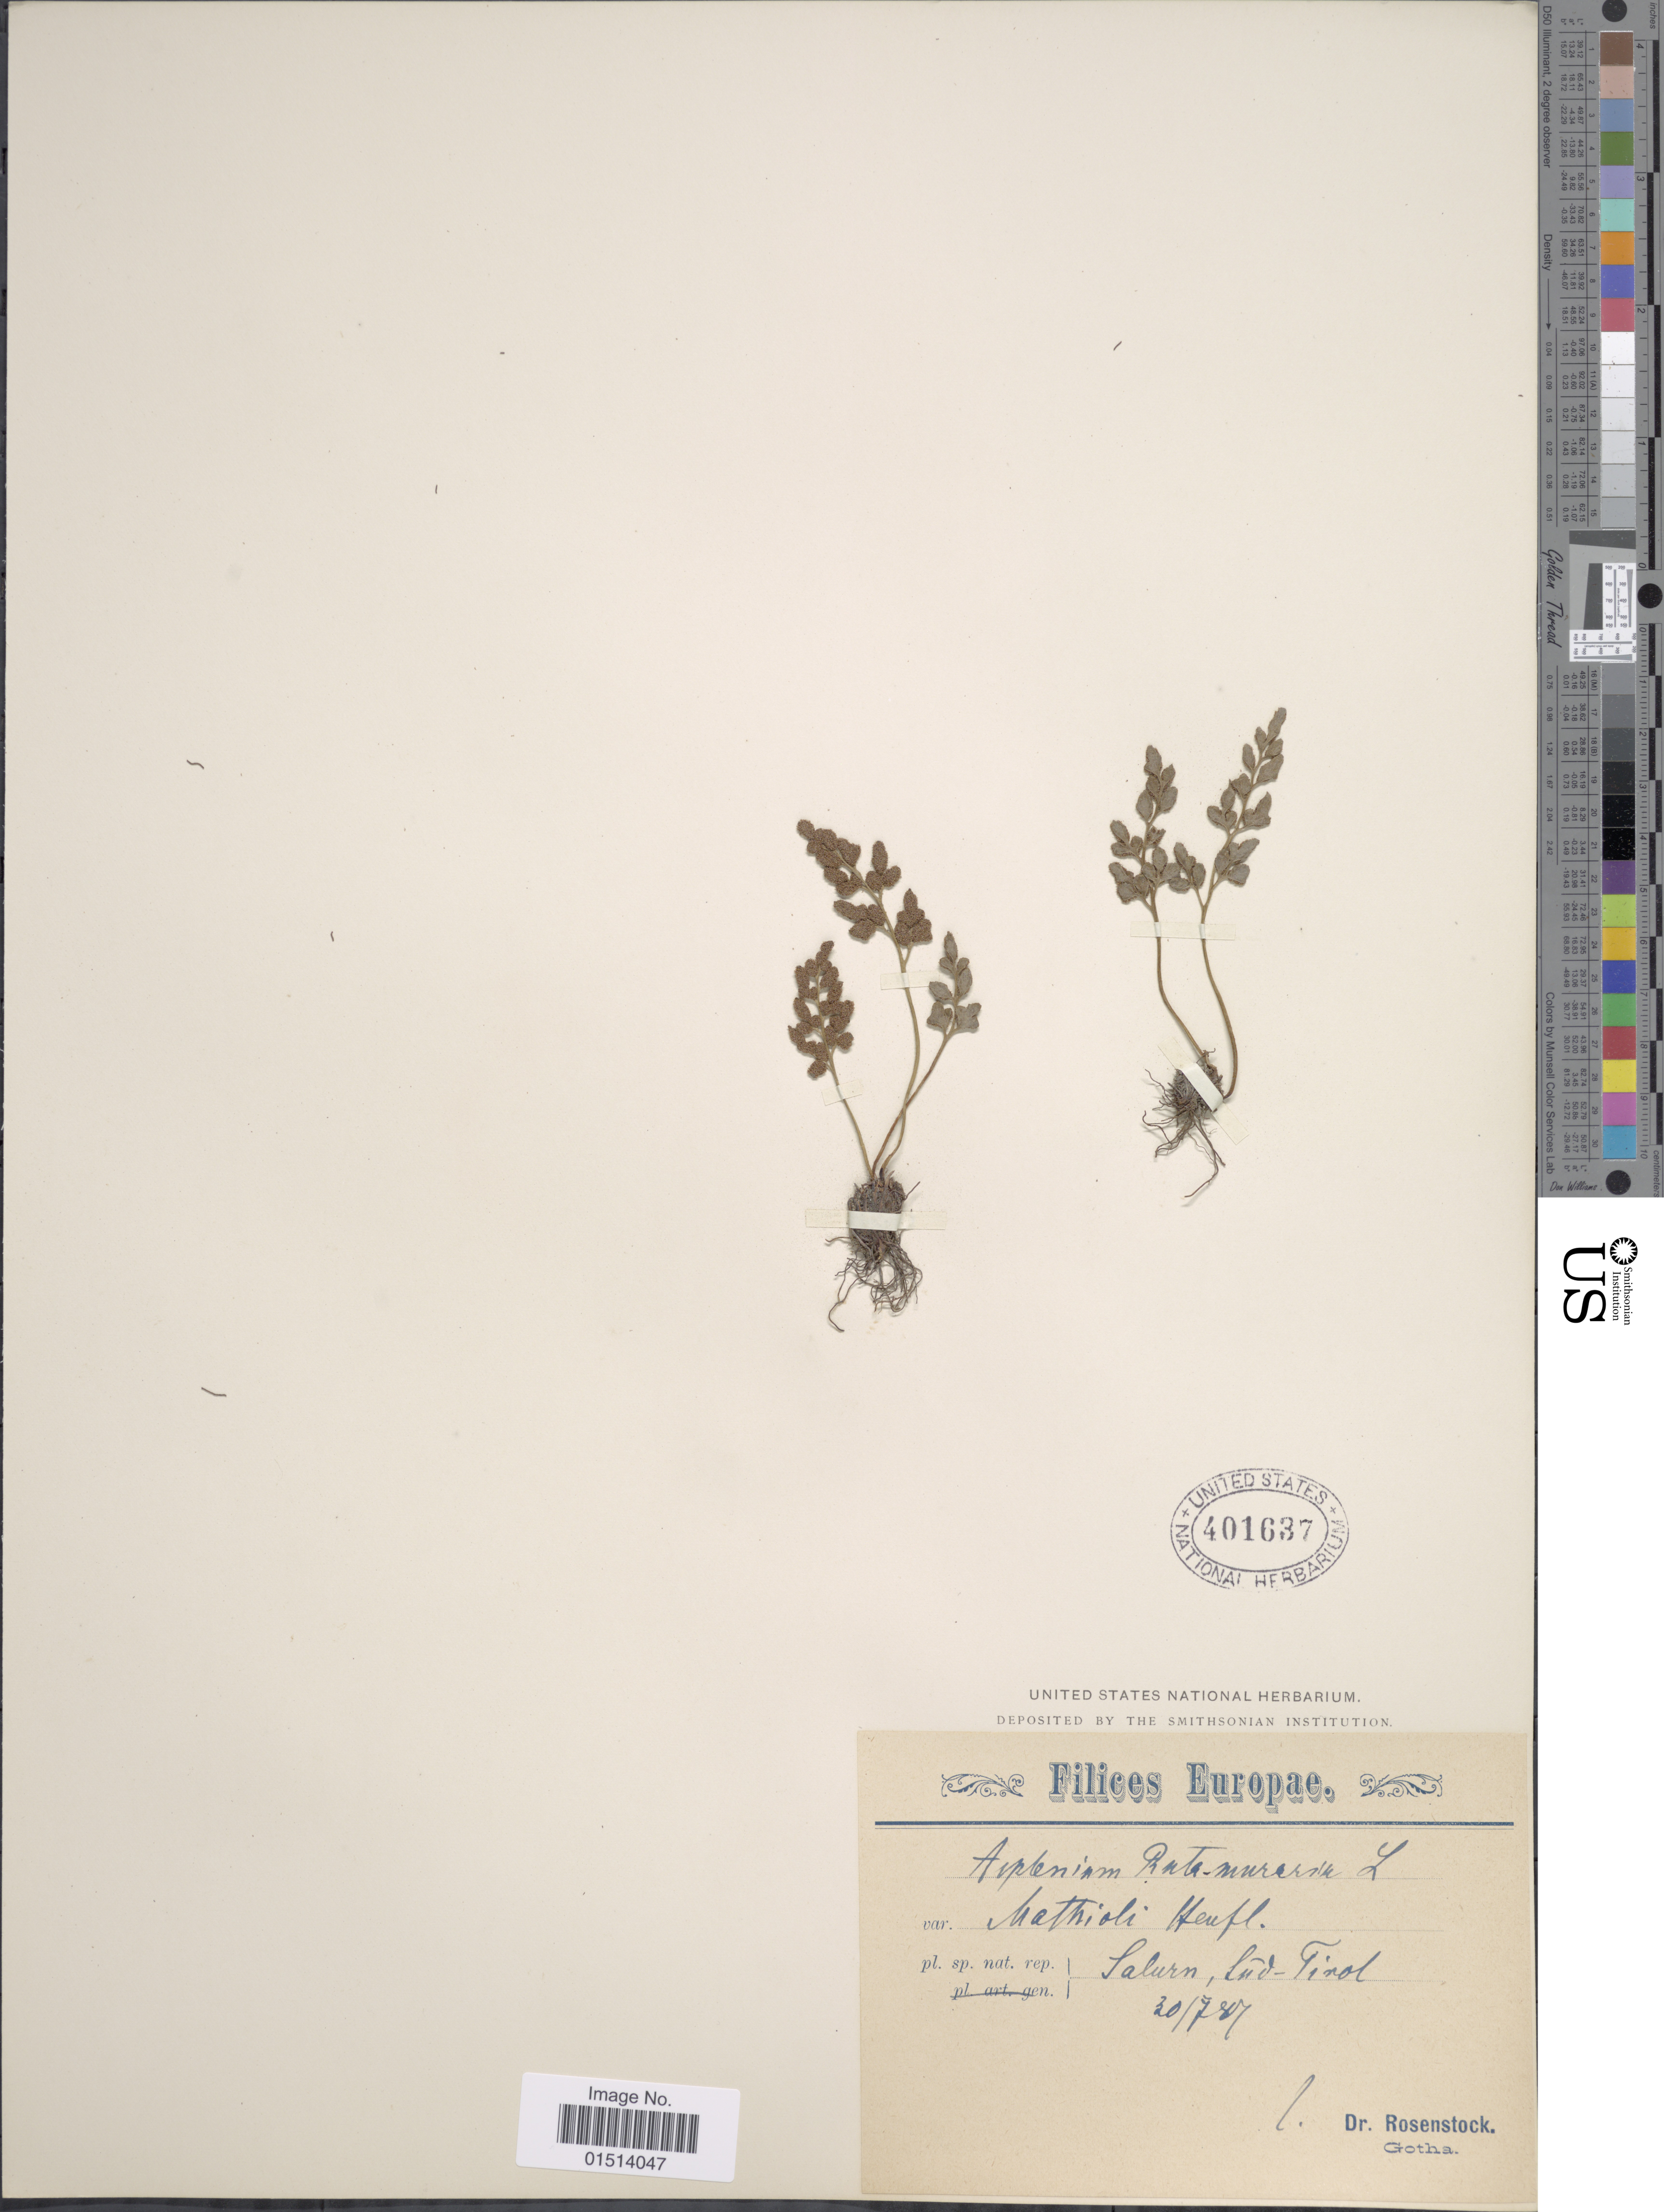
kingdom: Plantae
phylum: Tracheophyta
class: Polypodiopsida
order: Polypodiales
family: Aspleniaceae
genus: Asplenium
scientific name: Asplenium ruta-muraria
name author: L.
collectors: E. Rosenstock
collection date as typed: Transcribed d/m/y: 20/7/87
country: Italy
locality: Salurn, Sud- Tirol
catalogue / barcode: US 401637